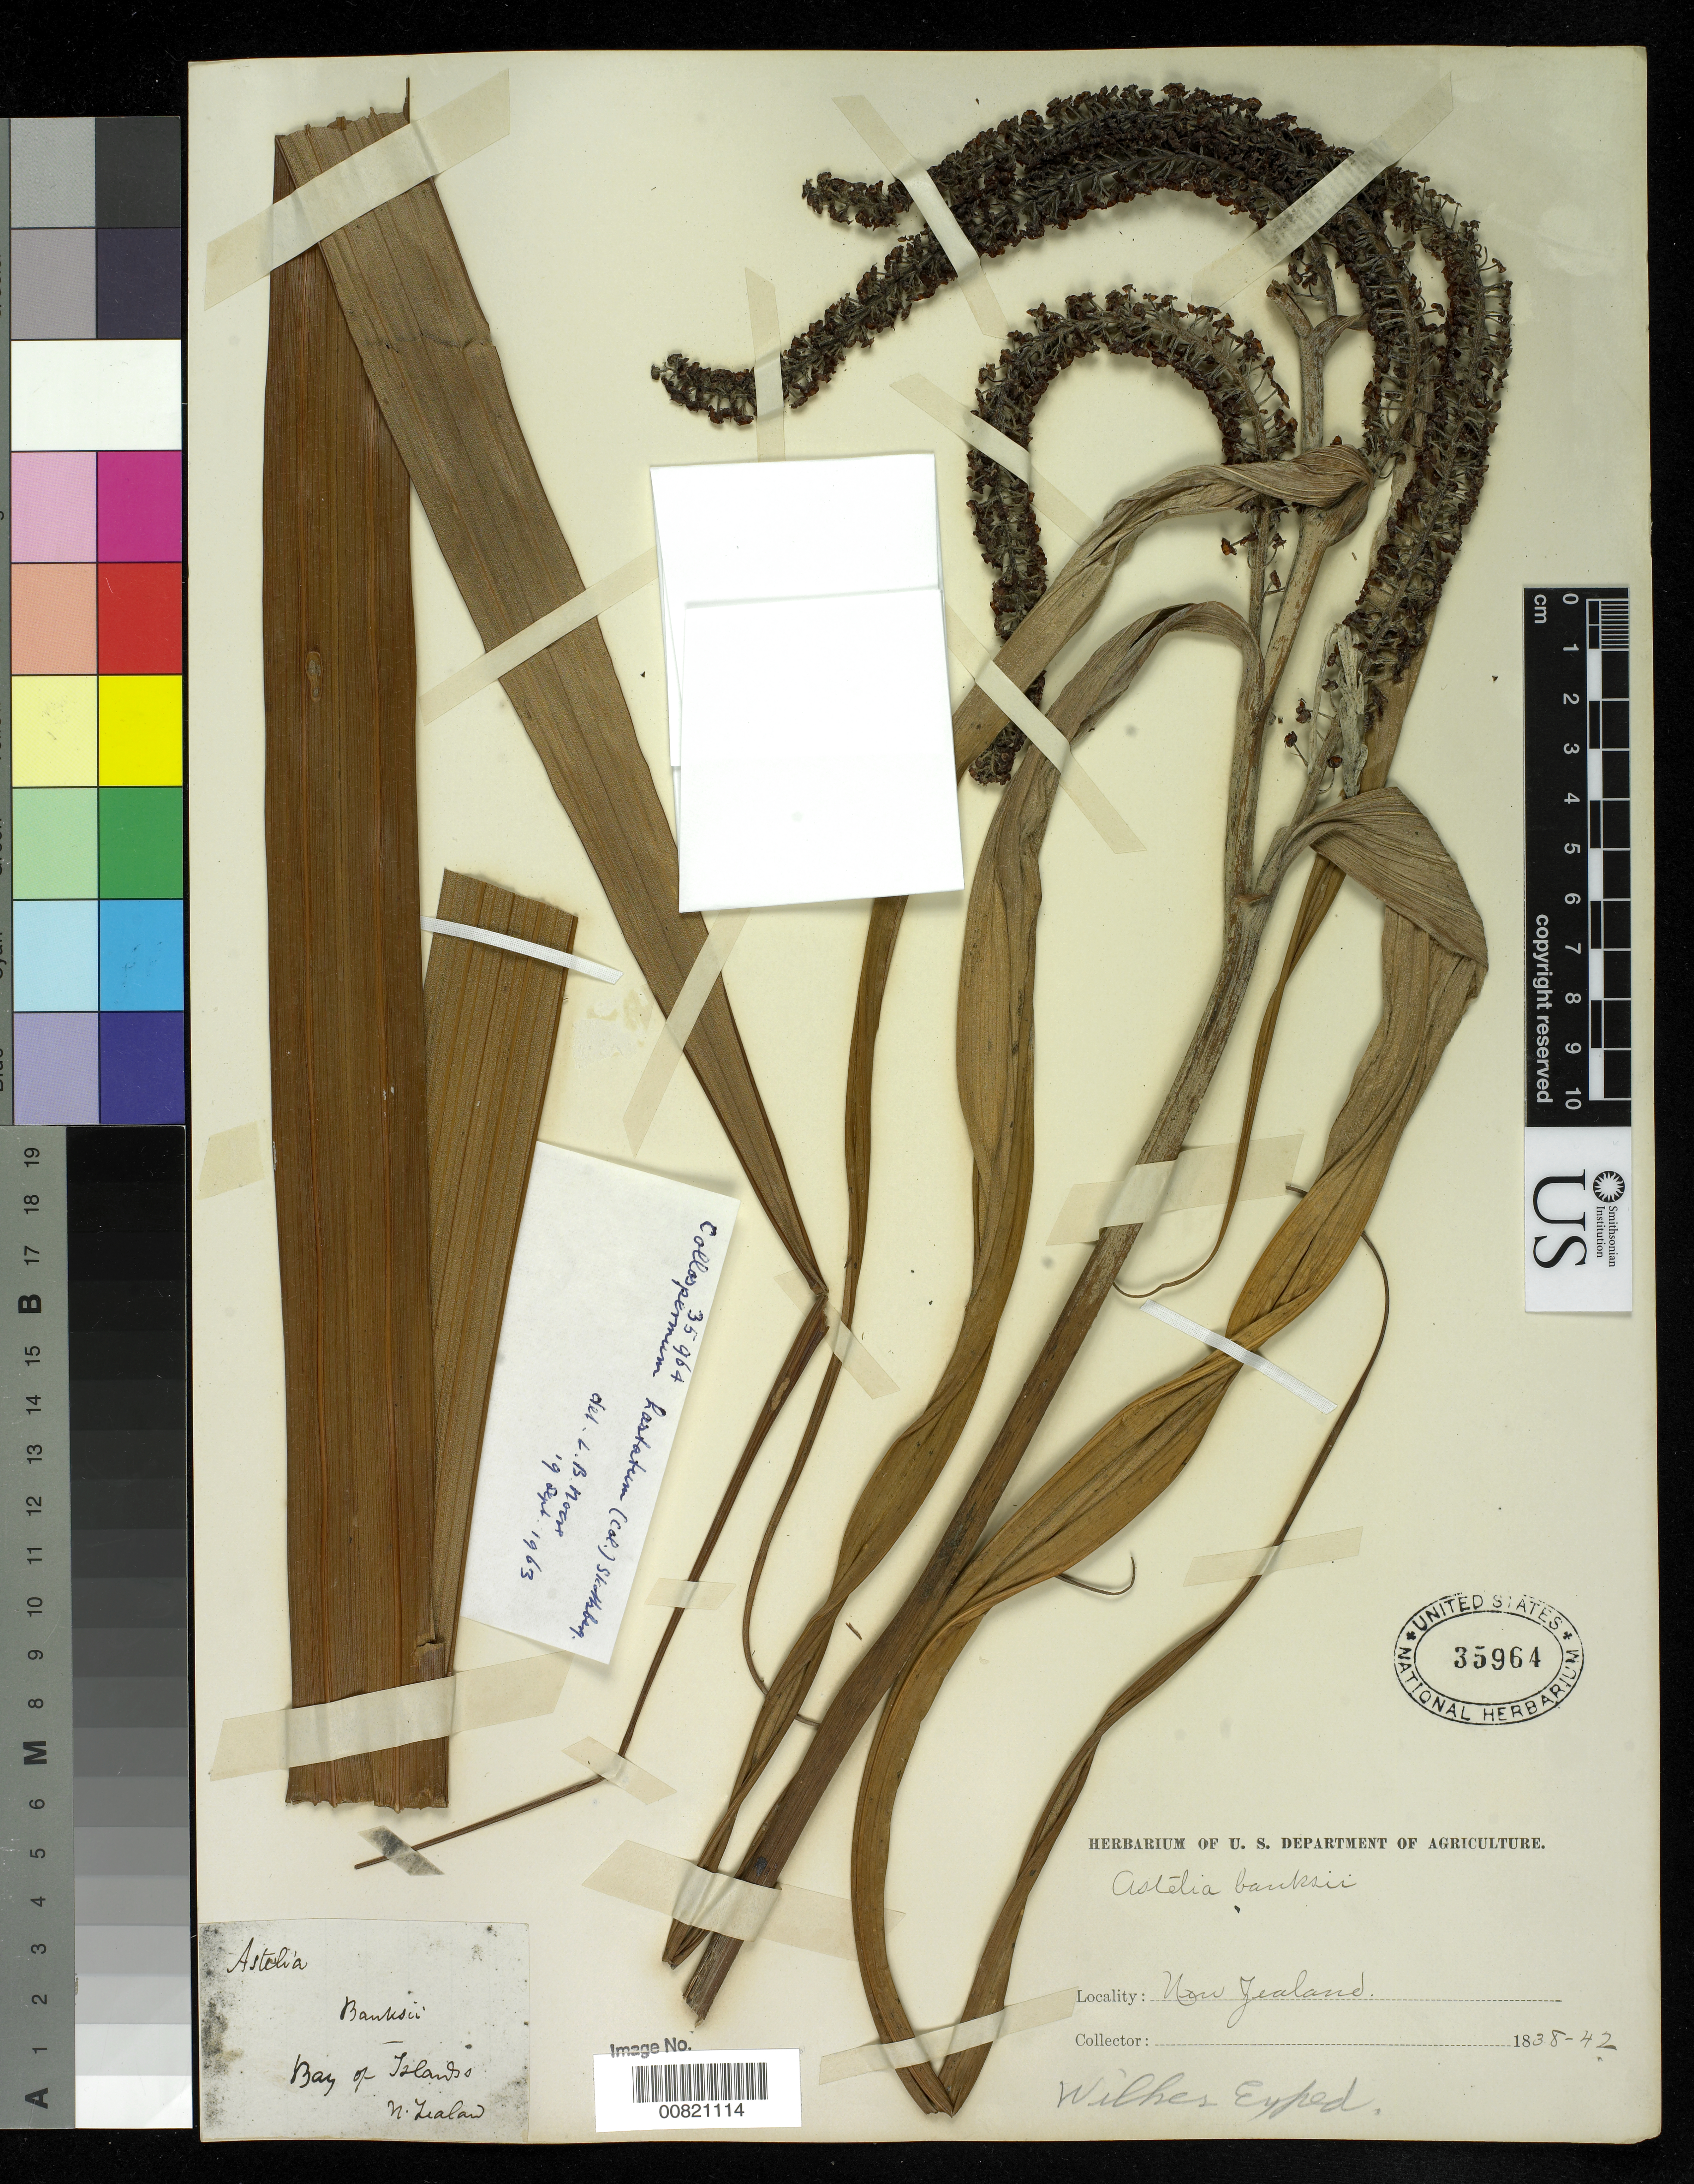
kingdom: Plantae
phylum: Tracheophyta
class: Liliopsida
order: Asparagales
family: Asteliaceae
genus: Astelia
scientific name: Astelia banksii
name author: A. Cunn.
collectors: Wilkes Explor. Exped.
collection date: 1838/1842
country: New Zealand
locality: Bay of Islands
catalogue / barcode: US 35964